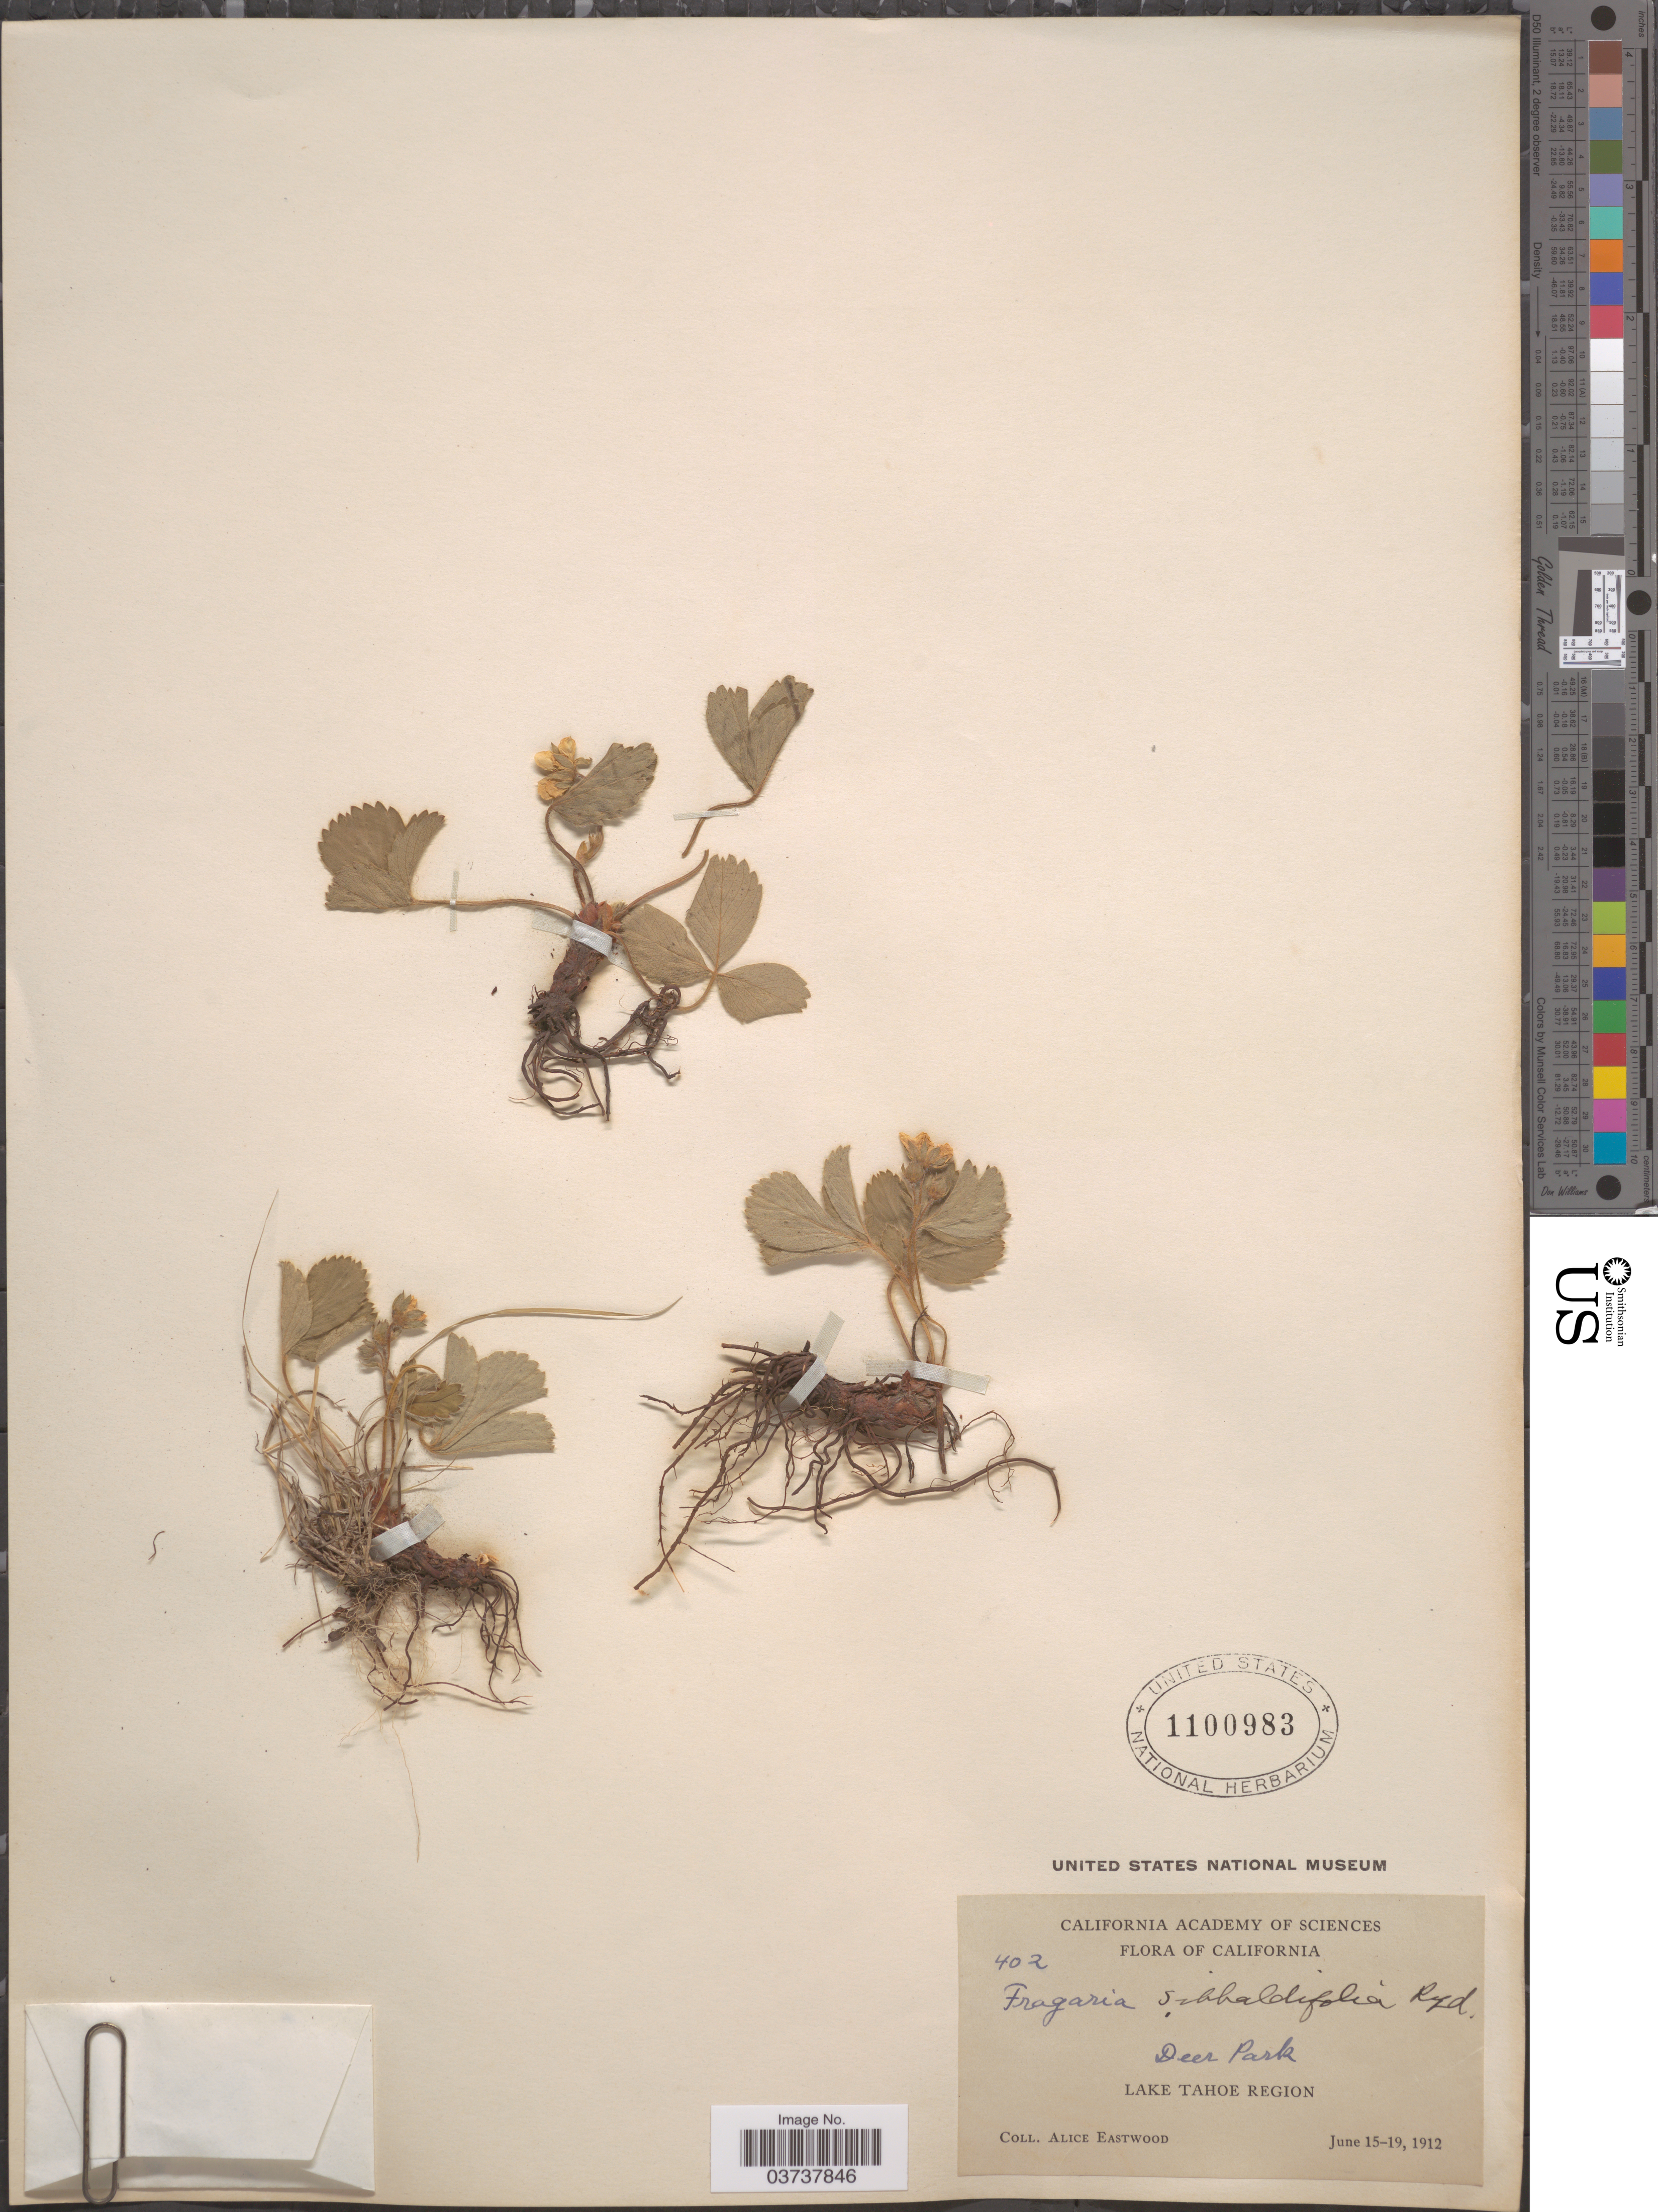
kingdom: Plantae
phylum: Tracheophyta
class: Magnoliopsida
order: Rosales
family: Rosaceae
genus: Fragaria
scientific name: Fragaria virginiana subsp. platypetala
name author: (Rydb.) Staudt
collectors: A. Eastwood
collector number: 402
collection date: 1912-06-15/1912-06-19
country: United States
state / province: California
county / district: Sierra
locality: Deer Park, Lake Tahoe Region.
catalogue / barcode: US 1100983